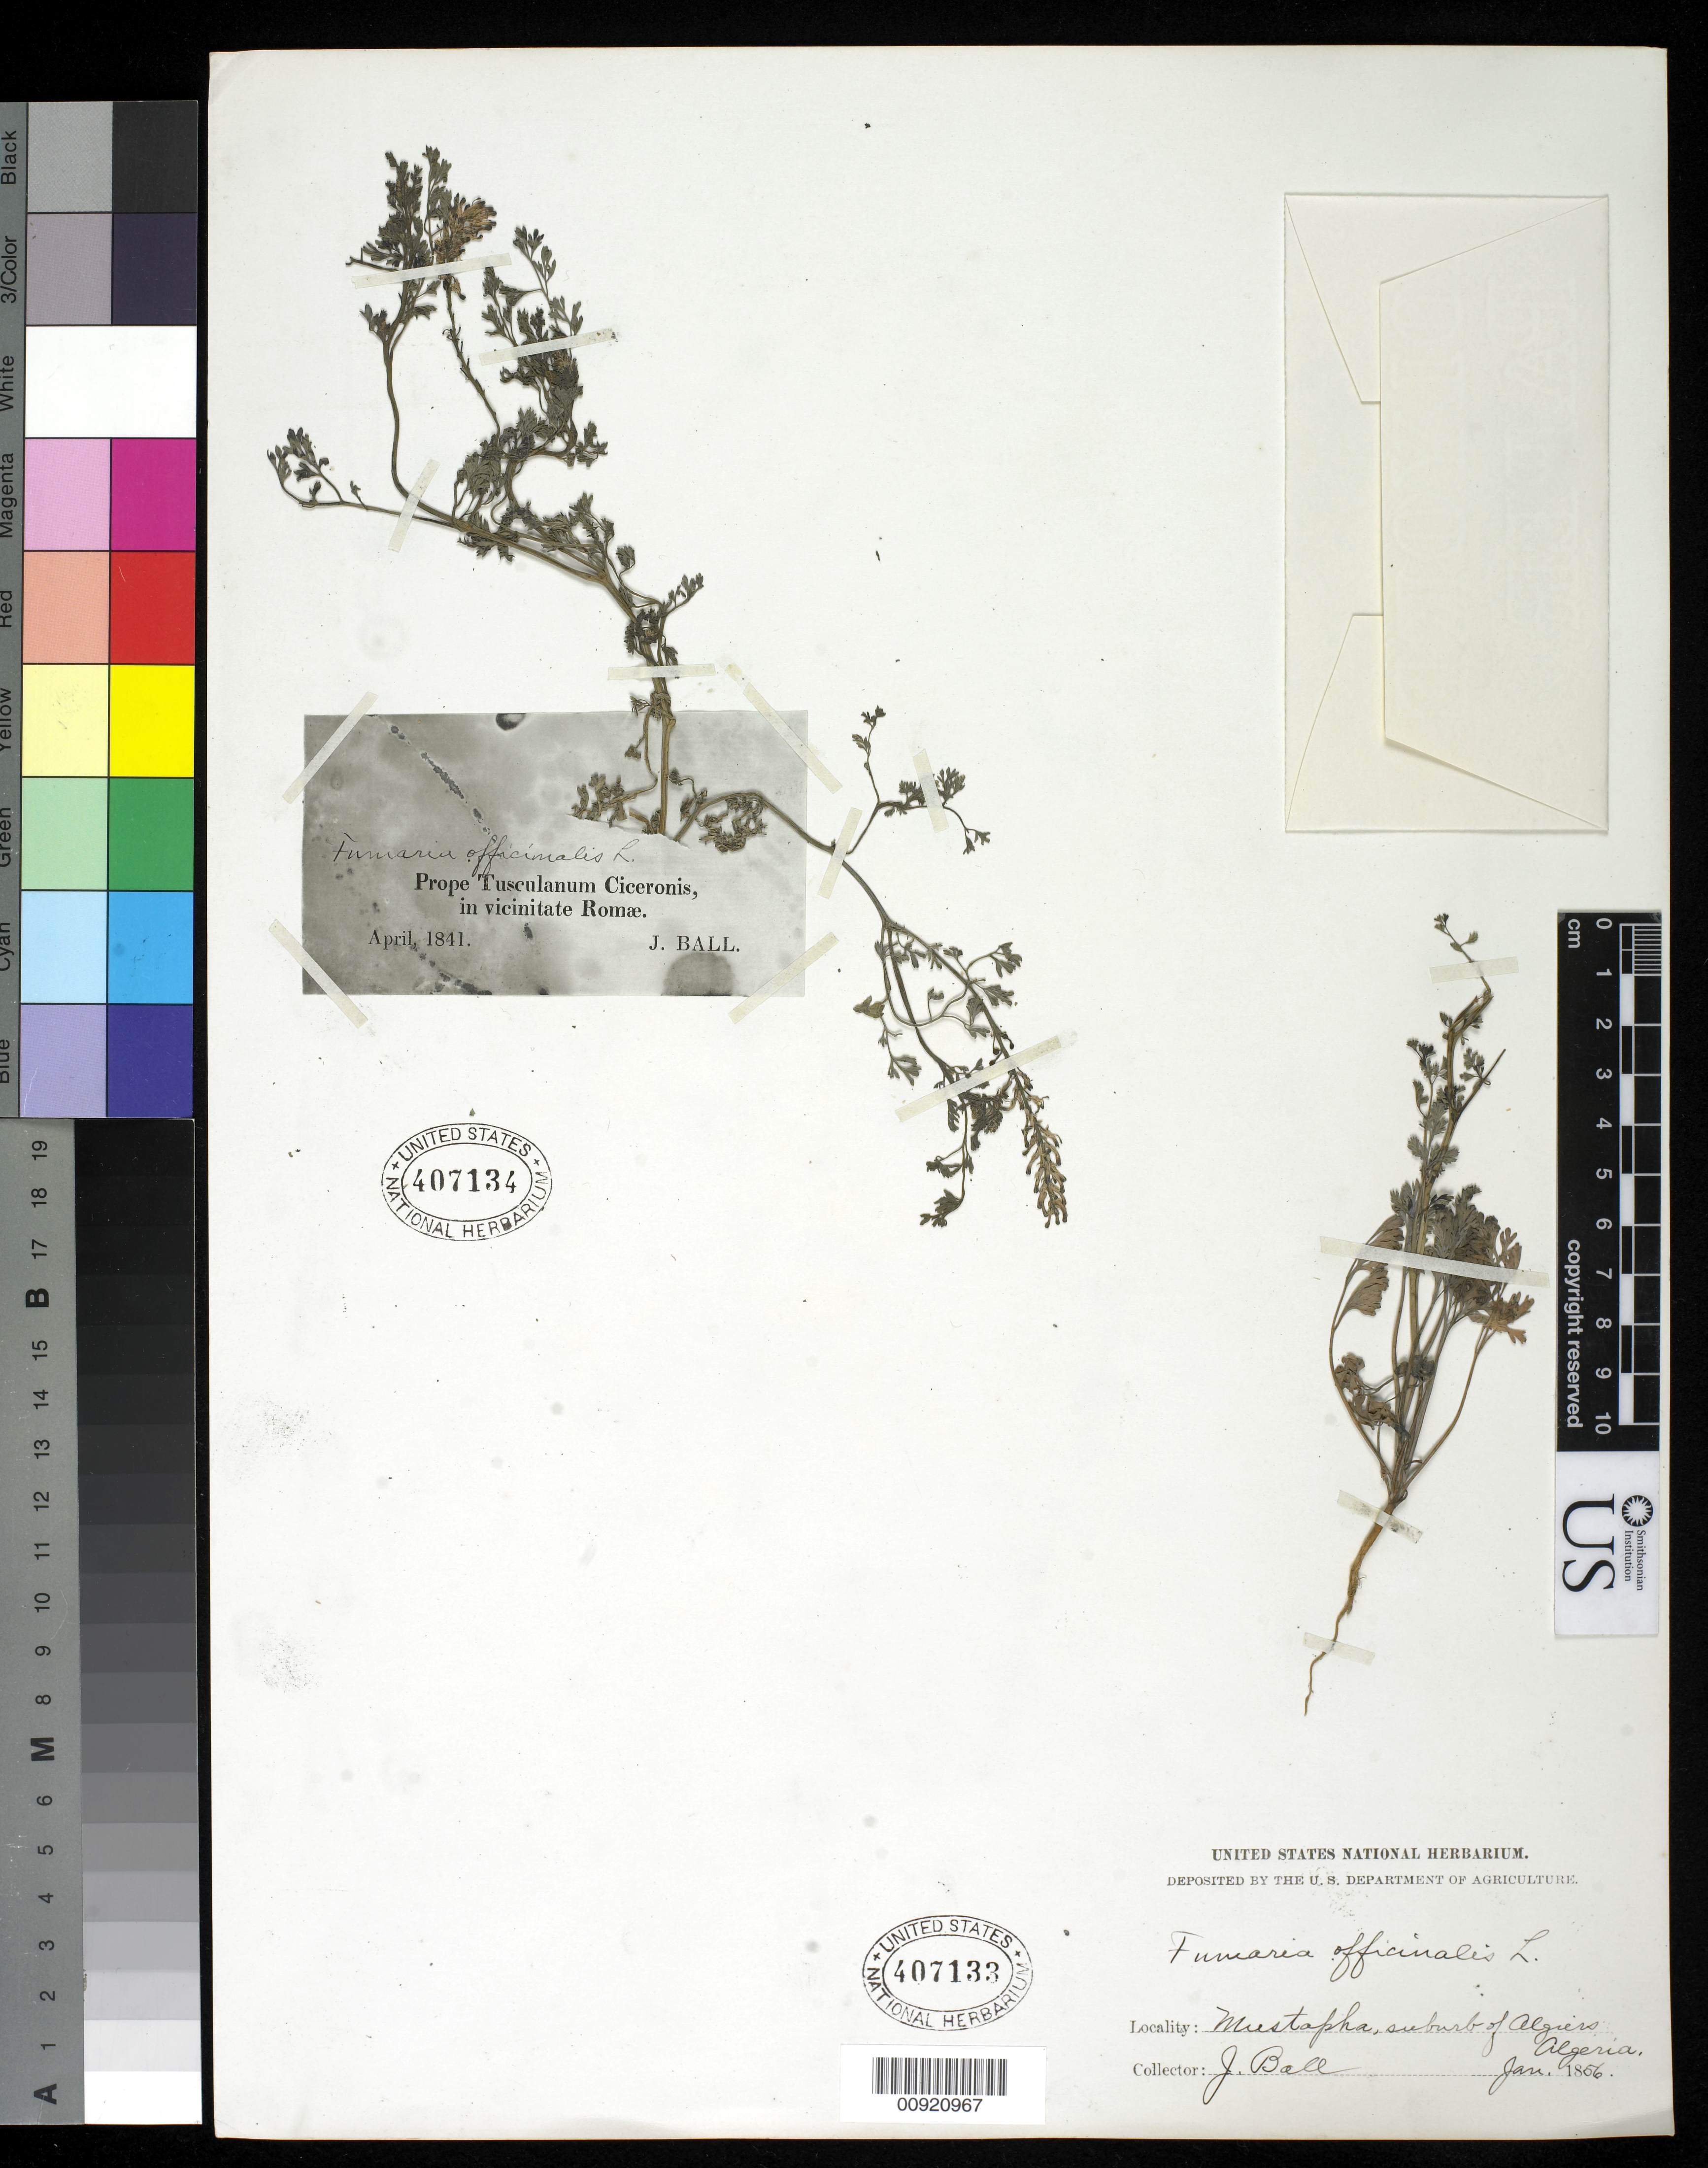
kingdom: Plantae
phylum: Tracheophyta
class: Magnoliopsida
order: Ranunculales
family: Papaveraceae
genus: Fumaria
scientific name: Fumaria officinalis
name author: L.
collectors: C. R. Ball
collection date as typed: Apr 1841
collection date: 1841-04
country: Italy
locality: Prope Tusulanum Ciceronis, in vicinitate Romae.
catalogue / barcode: US 407134-2